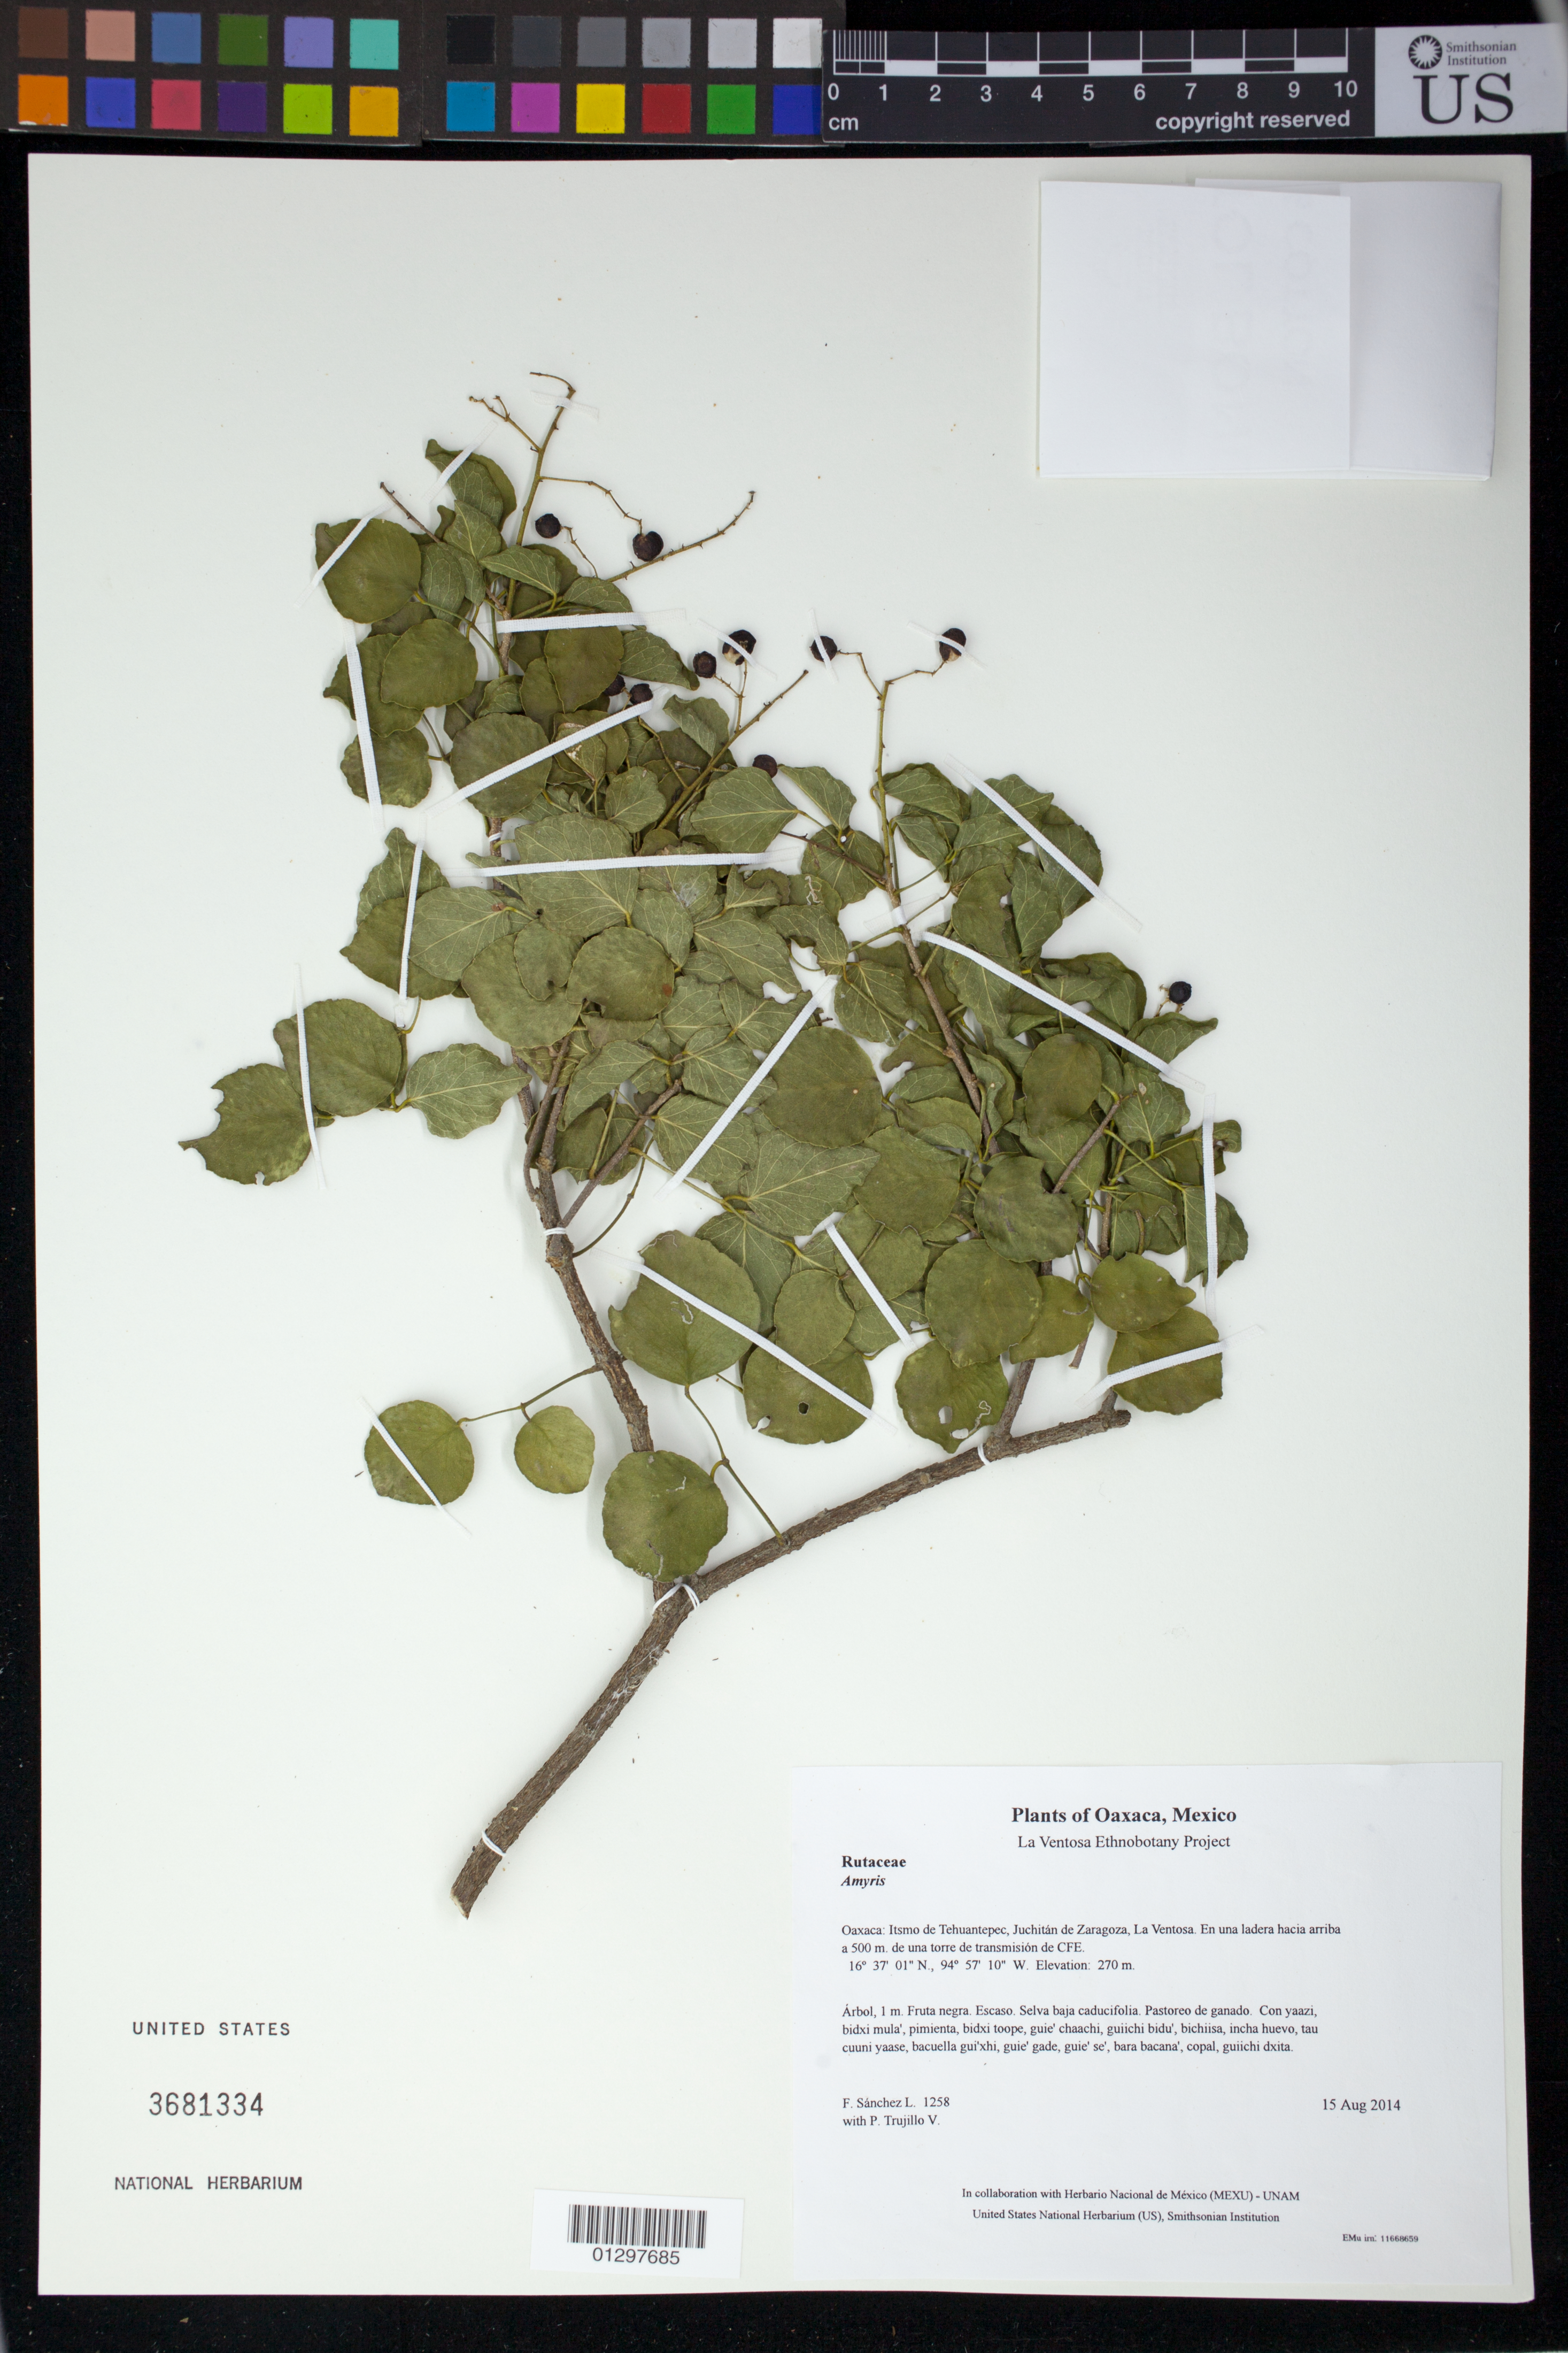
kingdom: Plantae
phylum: Tracheophyta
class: Magnoliopsida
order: Sapindales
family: Rutaceae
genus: Amyris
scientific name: Amyris sylvatica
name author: Jacq.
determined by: Ramos, C.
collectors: F. Sánchez L. & P. Trujillo V.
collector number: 1258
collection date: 2014-08-15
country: Mexico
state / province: Oaxaca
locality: Itsmo de Tehuantepec, Juchitán de Zaragoza, La Ventosa. En una ladera hacia arriba a 500 m. de una torre de transmisión de CFE.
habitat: Selva baja caducifolia. Pastoreo de ganado.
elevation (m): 270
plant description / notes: MEXU, US; Yaga. 1 m. Cuaananaxhi nayaase. Huaxie'.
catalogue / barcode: US 3681334